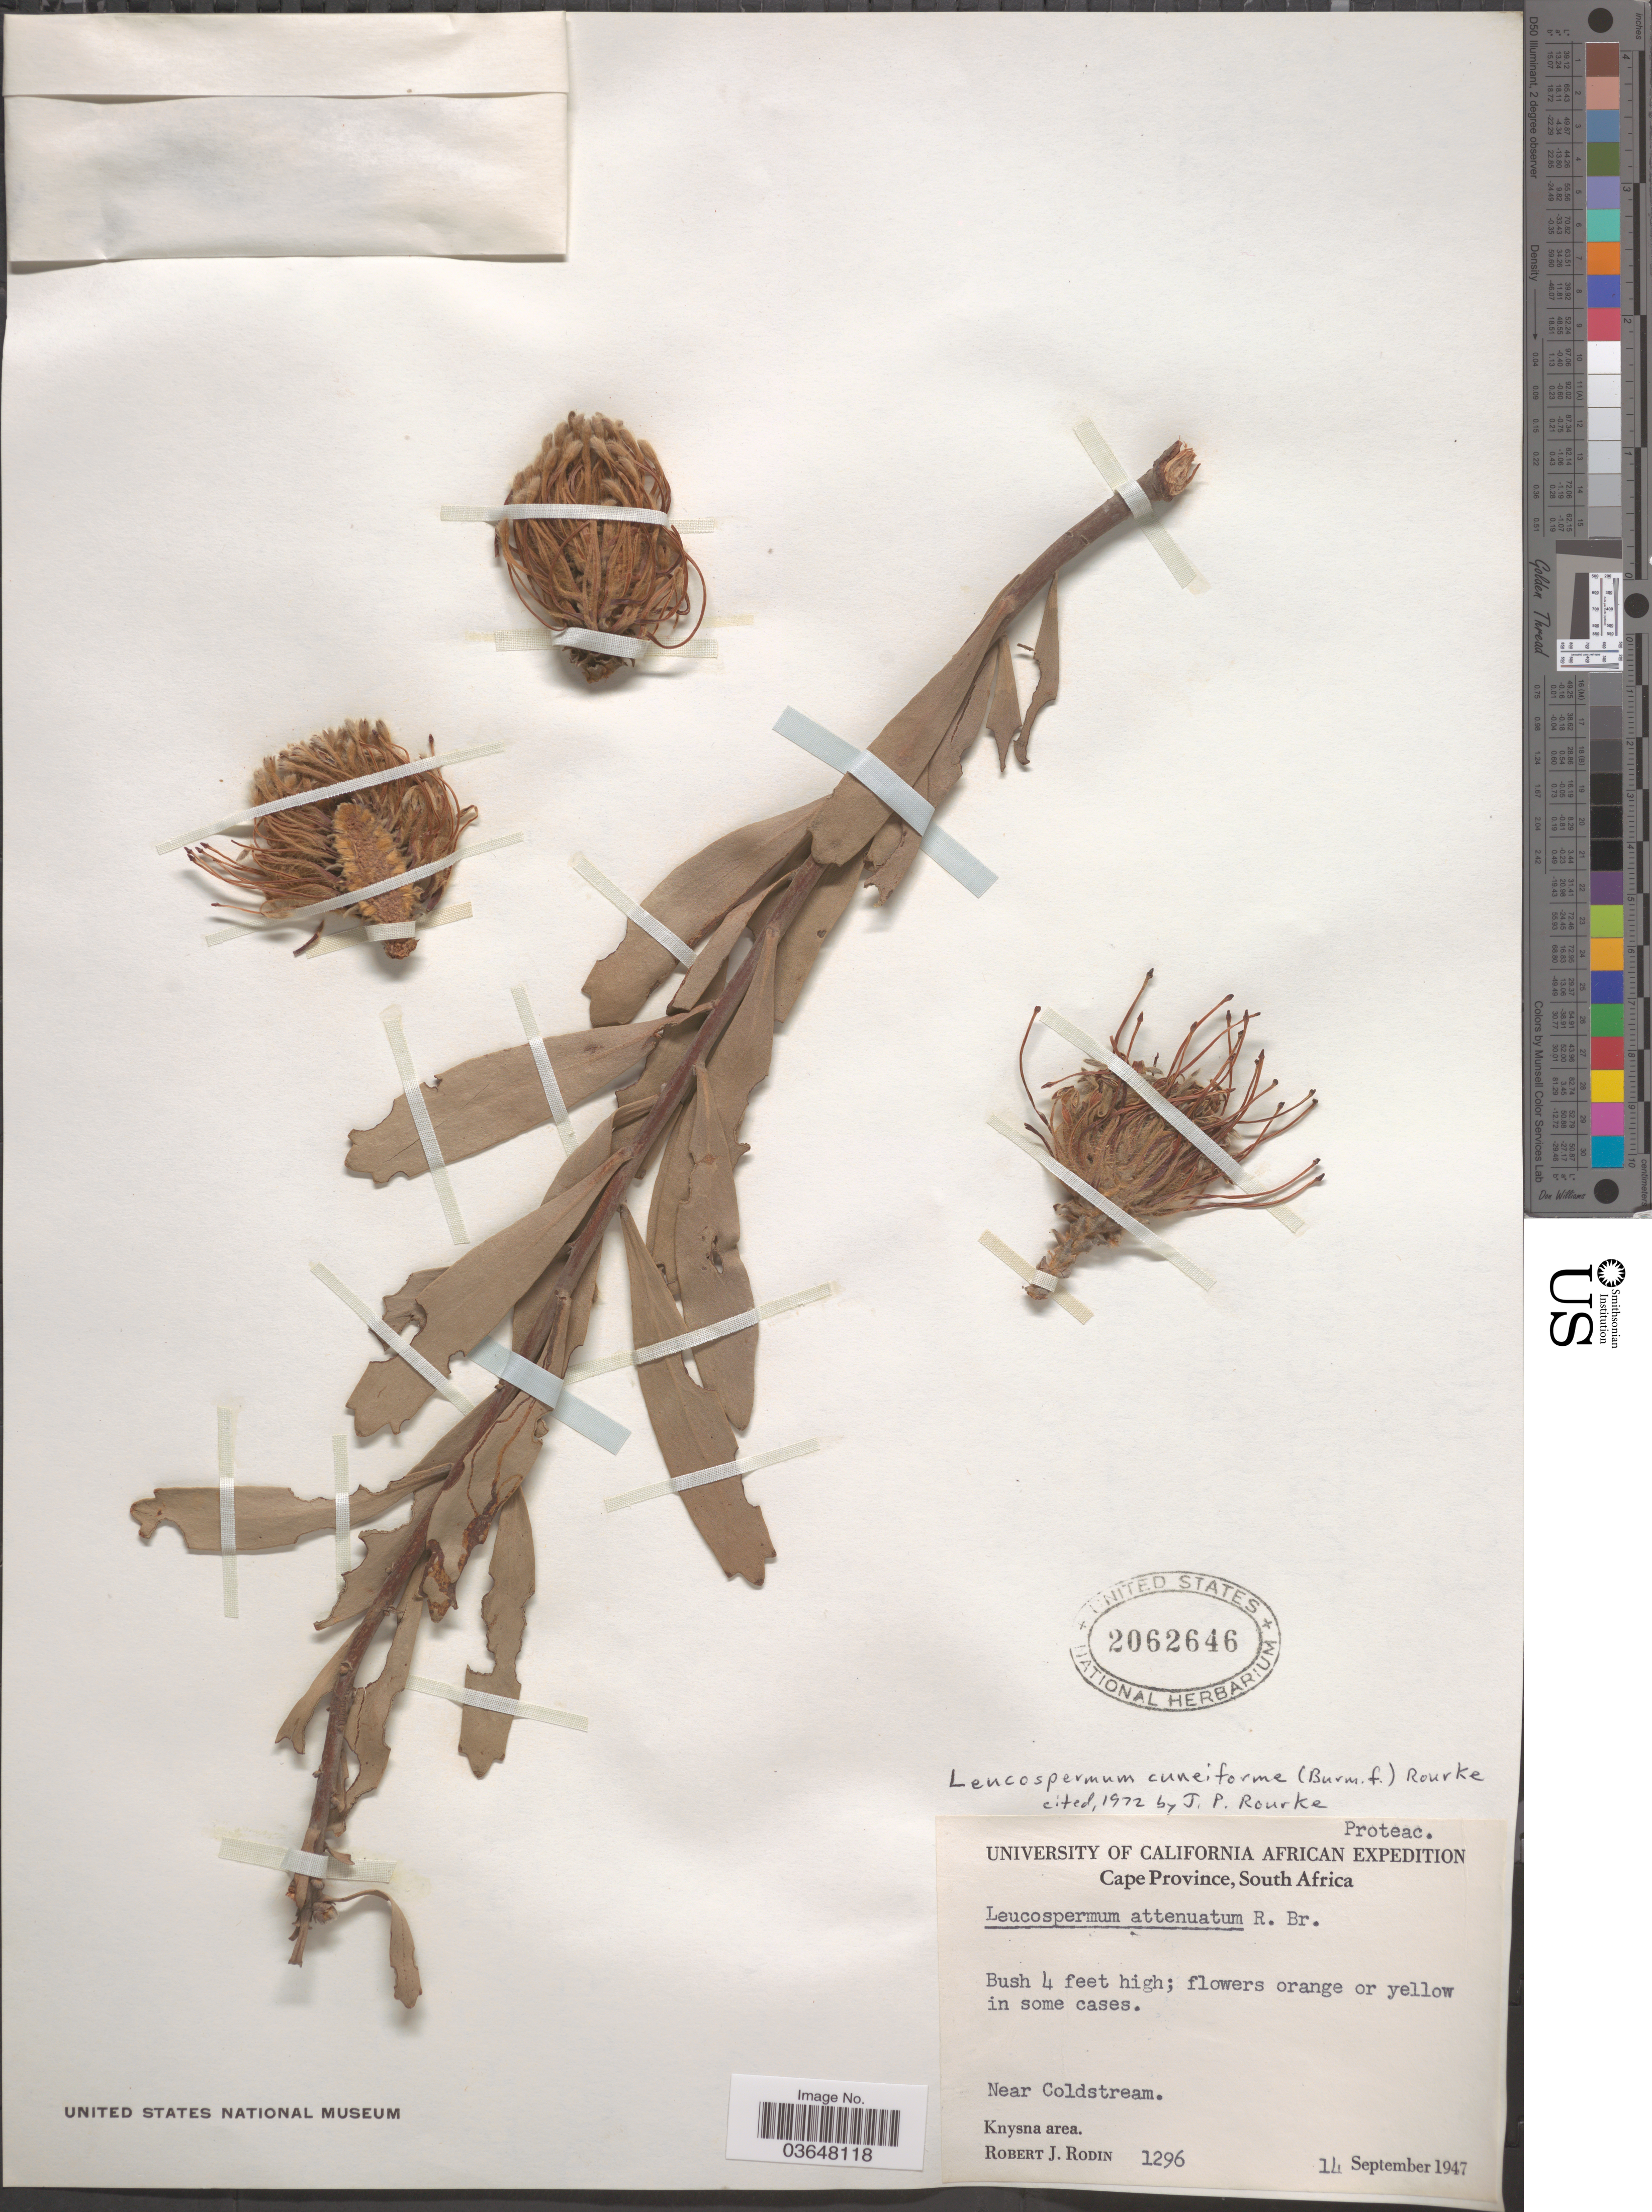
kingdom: Plantae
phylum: Tracheophyta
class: Magnoliopsida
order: Proteales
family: Proteaceae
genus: Leucospermum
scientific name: Leucospermum cuneiforme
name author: Rourke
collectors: R. J. Rodin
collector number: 1296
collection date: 1947-09-14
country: South Africa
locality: Near Coldstream. Knysna area.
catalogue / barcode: US 2062646